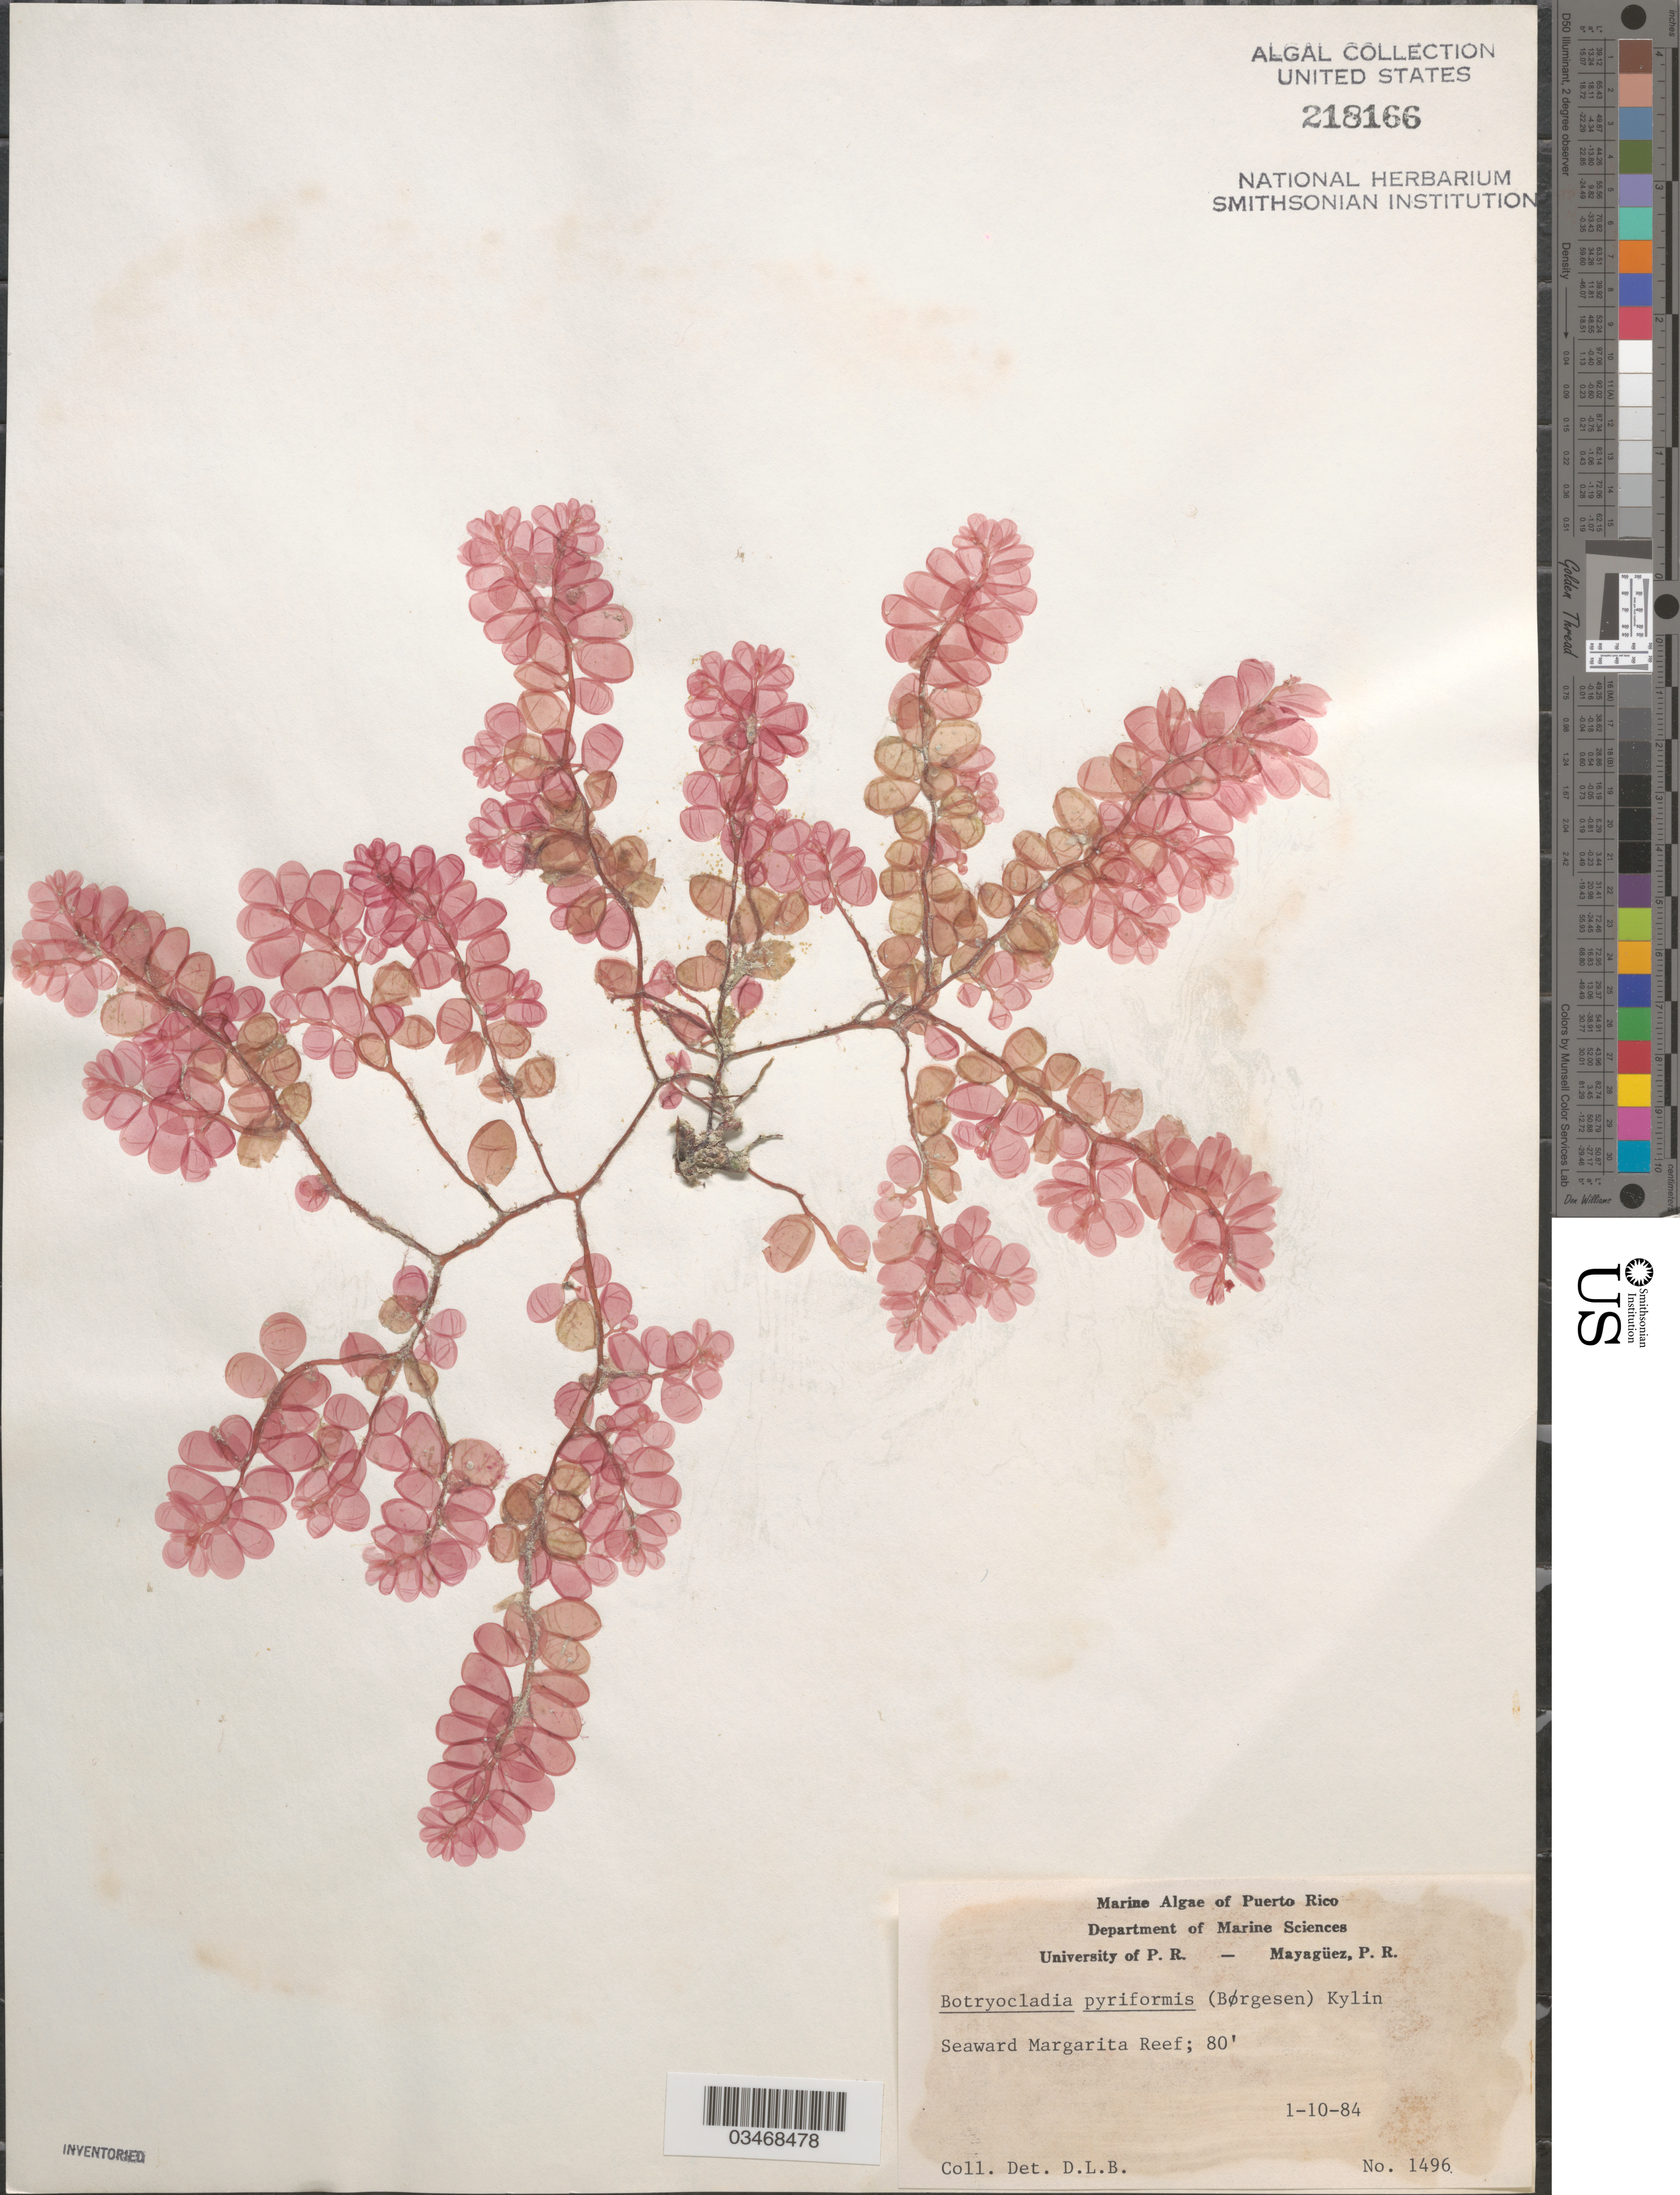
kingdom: Plantae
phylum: Rhodophyta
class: Florideophyceae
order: Rhodymeniales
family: Rhodymeniaceae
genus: Botryocladia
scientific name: Botryocladia pyriformis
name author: (Børgesen) Kylin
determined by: Ballantine, D. L.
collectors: D.L. Ballantine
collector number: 1496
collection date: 1984-01-10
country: Puerto Rico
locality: Seaward Margarita Reef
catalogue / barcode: US 218166